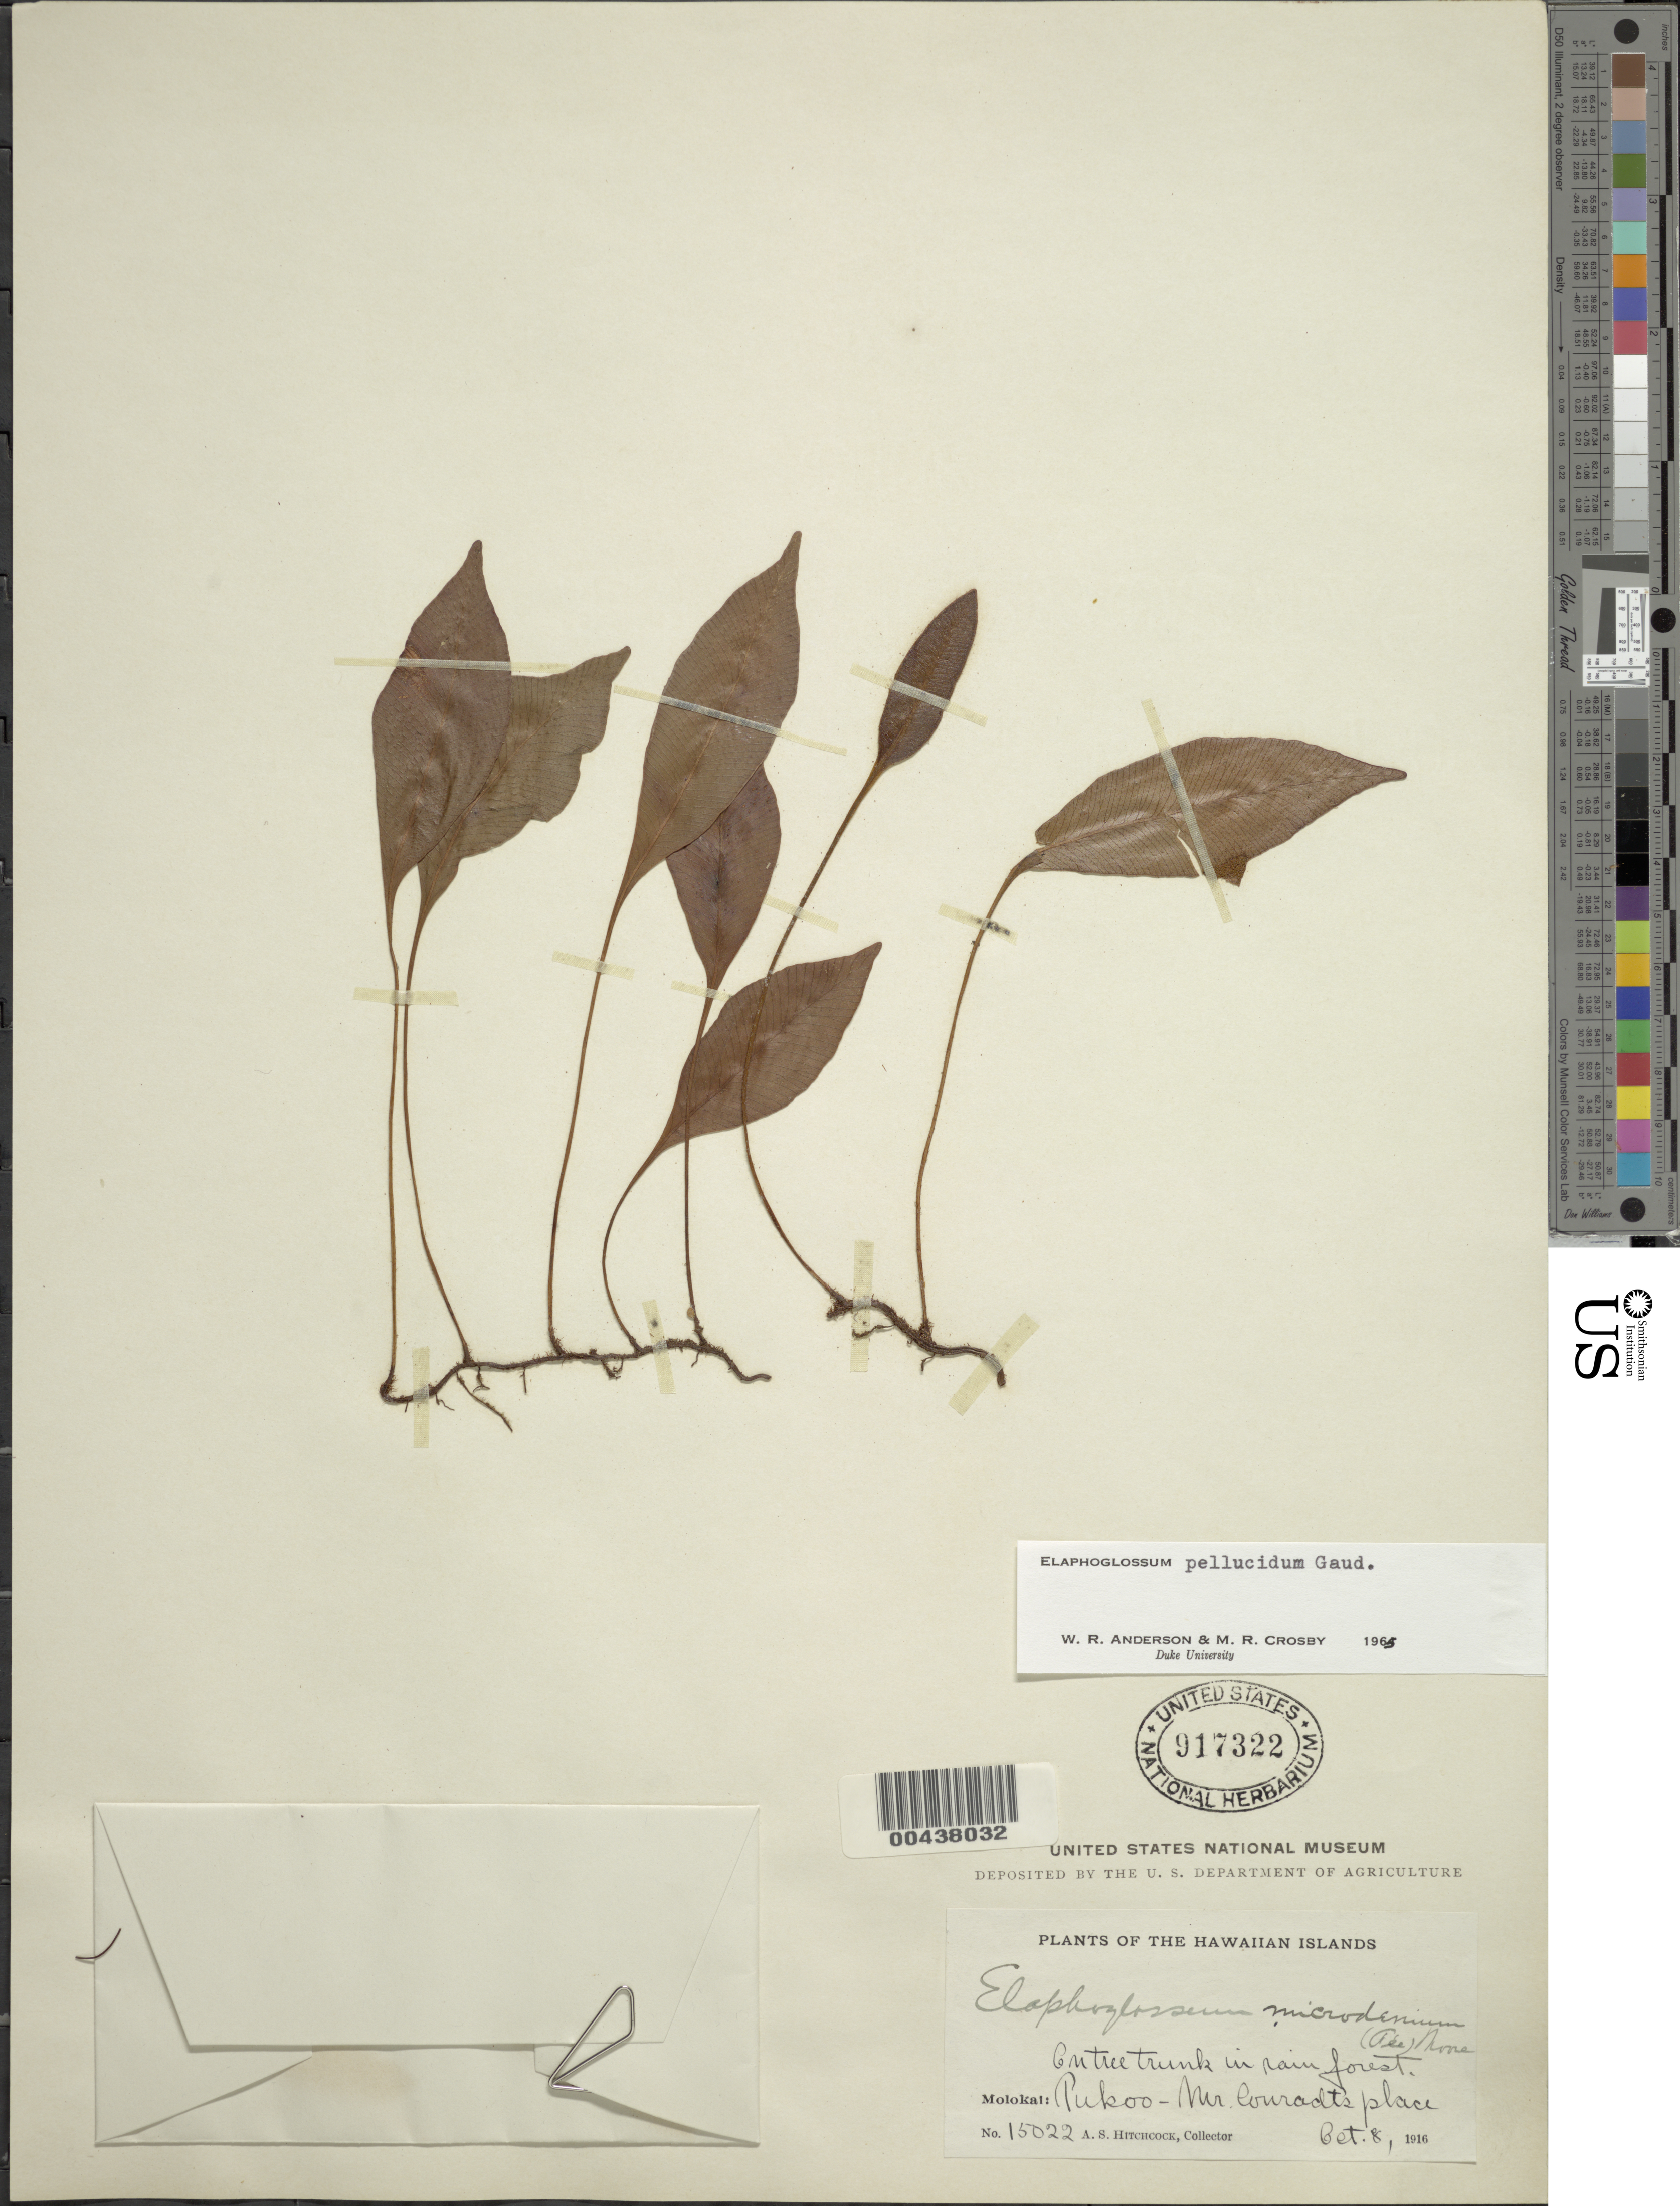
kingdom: Plantae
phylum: Tracheophyta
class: Polypodiopsida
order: Polypodiales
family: Dryopteridaceae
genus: Elaphoglossum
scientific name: Elaphoglossum pellucidum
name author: Gaudich.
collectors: A. S. Hitchcock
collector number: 15022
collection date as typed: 8 Oct 1916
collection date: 1916-10-08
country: United States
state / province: Hawaii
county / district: Maui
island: Moloka'i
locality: Pukoo - Mr. Conradt's place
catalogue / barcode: US 917322